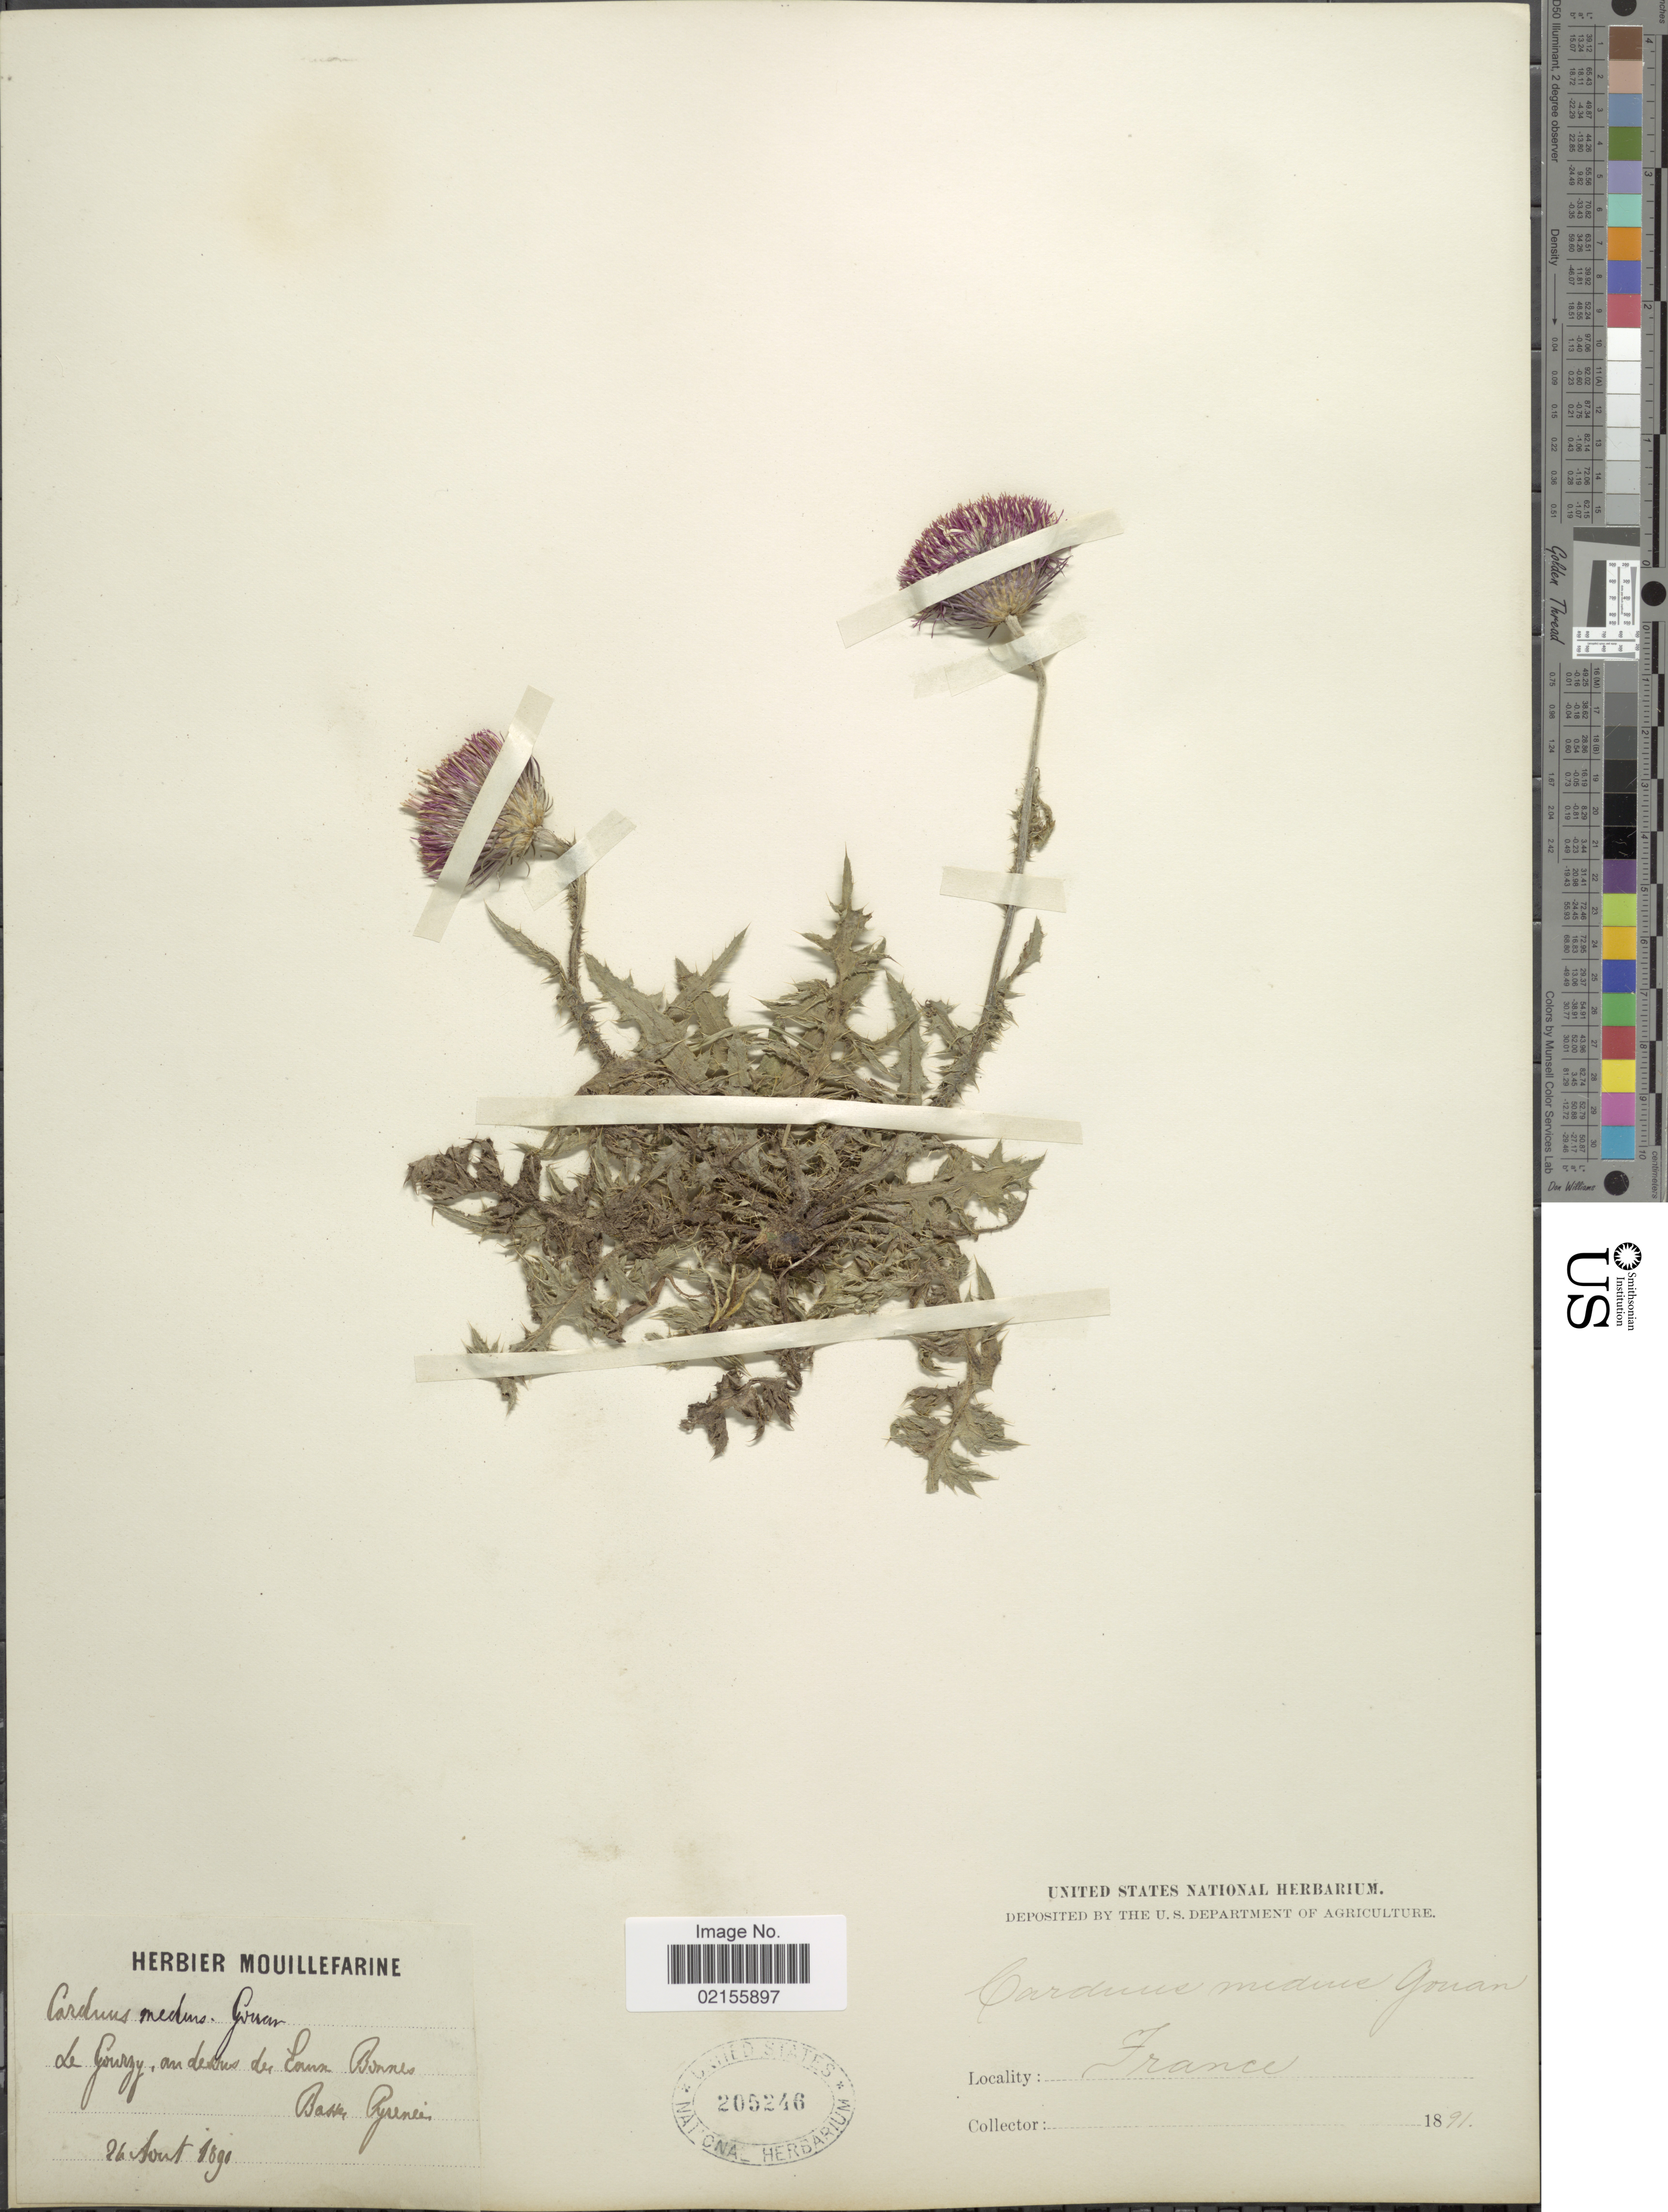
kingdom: Plantae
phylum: Tracheophyta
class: Magnoliopsida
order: Asterales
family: Asteraceae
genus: Carduus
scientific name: Carduus defloratus subsp. medius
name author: (Gouan) Bonnier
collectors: ex herb. Mouillefarine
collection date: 1891-08-26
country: France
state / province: Nouvelle-Aquitaine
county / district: Pyrénées-Atlantiques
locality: Le Gourzy, au dessus des Eaux Bonnes, Basses Pyrénées.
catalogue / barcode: US 205246